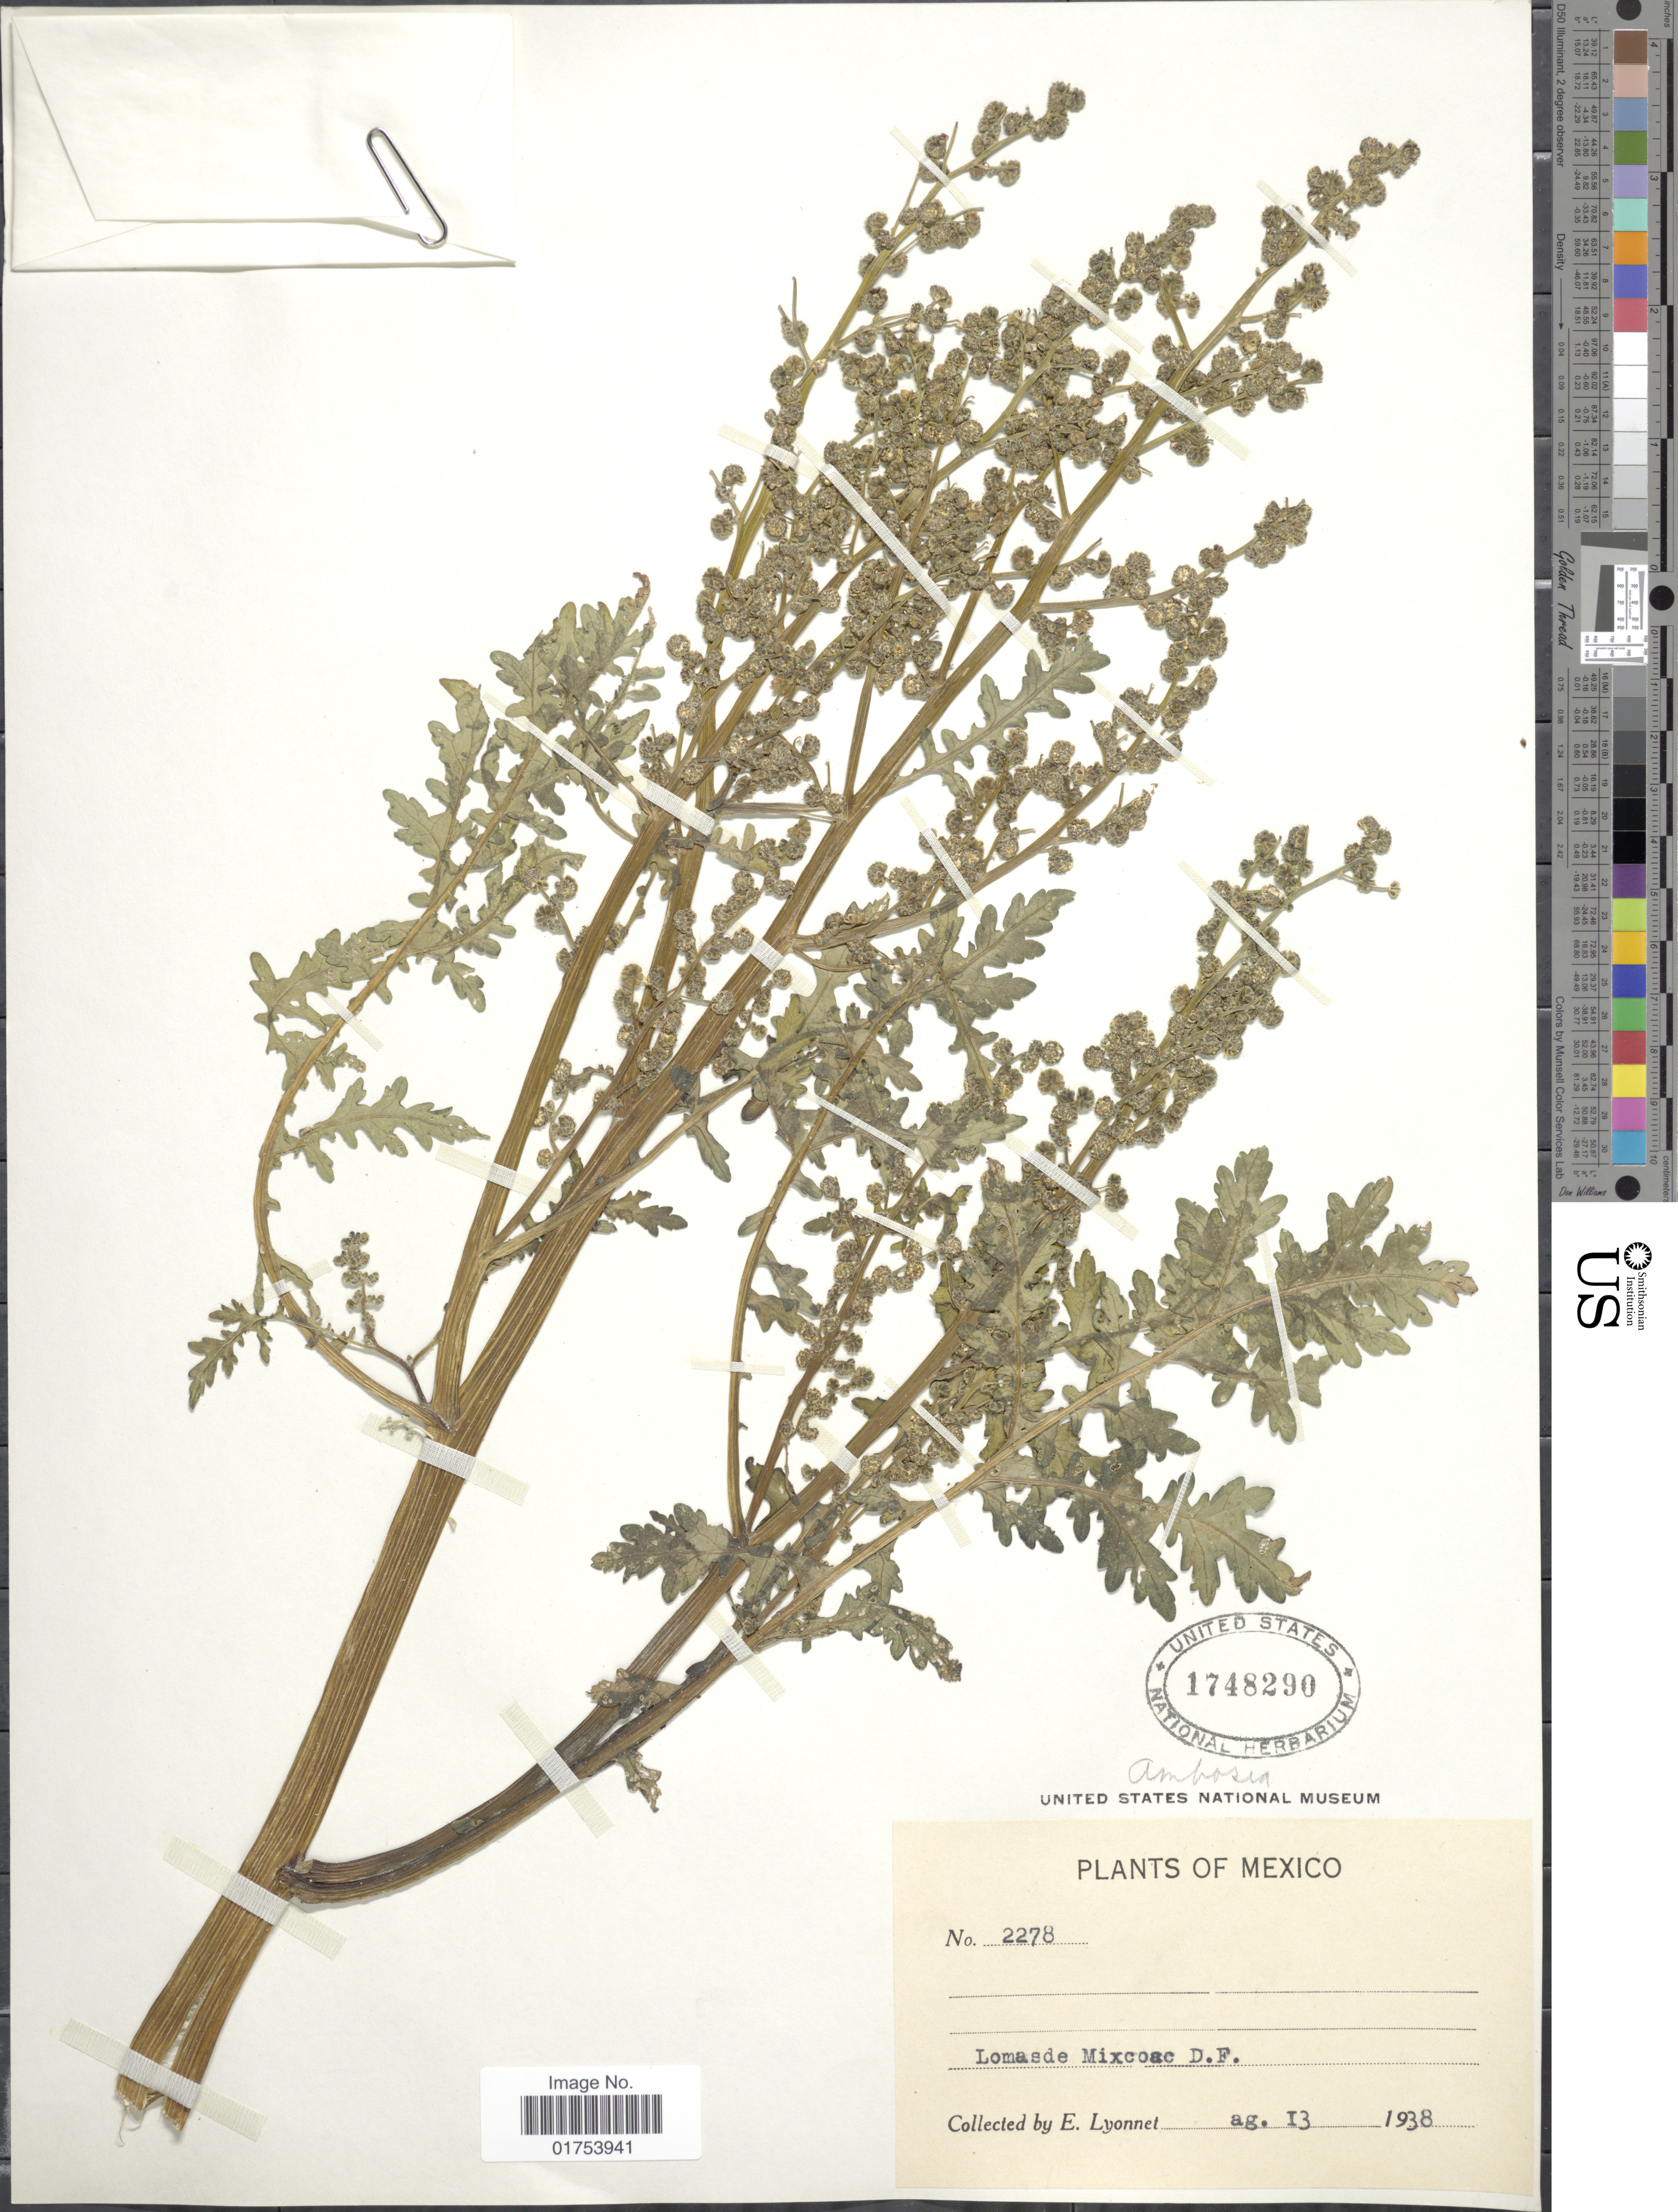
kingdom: Plantae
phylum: Tracheophyta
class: Magnoliopsida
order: Asterales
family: Asteraceae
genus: Ambrosia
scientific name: Ambrosia sp.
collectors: E. Lyonnet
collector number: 2278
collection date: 1938-08-13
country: Mexico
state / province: Distrito Federal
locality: Lomasde Mixcoac D.F.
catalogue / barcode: US 1748290